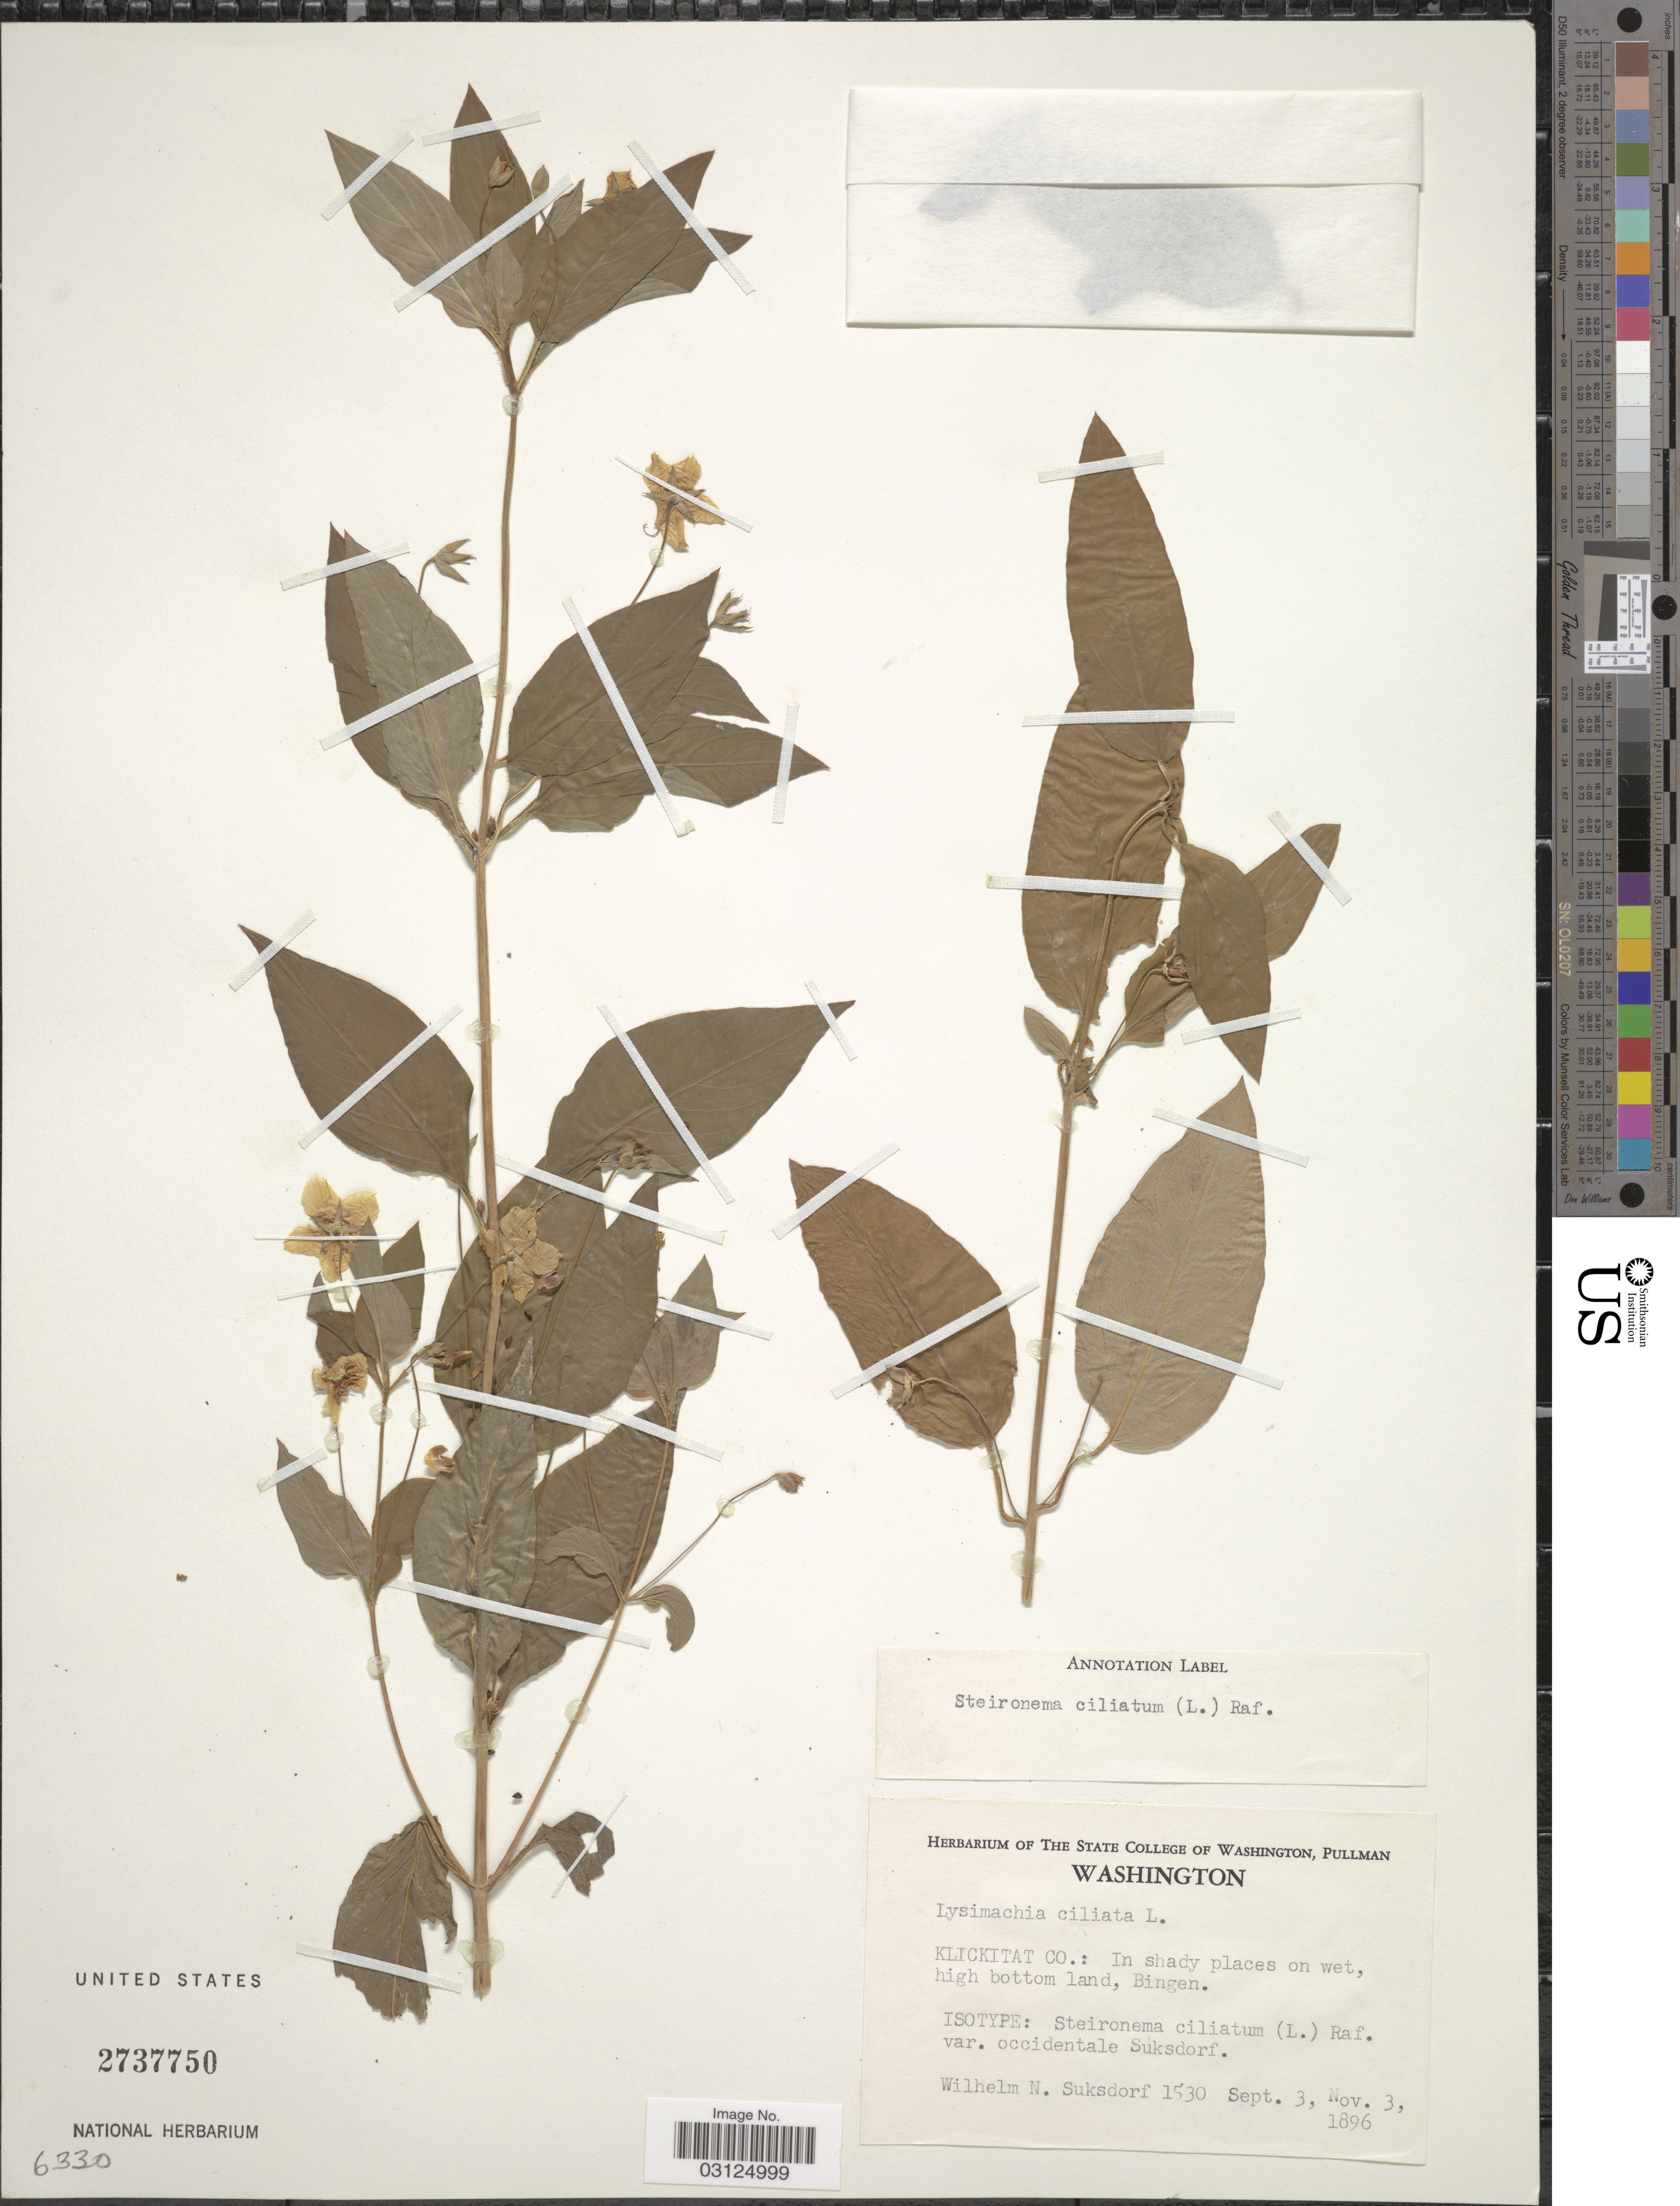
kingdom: Plantae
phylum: Tracheophyta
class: Magnoliopsida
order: Ericales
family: Primulaceae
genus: Lysimachia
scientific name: Lysimachia ciliata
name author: L.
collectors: W. N. Suksdorf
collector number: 1530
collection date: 1896-09-03/1896-11-03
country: United States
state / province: Washington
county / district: Klickitat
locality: Klickitat Co.: In shady places on wet, high bottom land, Bingen.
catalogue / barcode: US 2737750